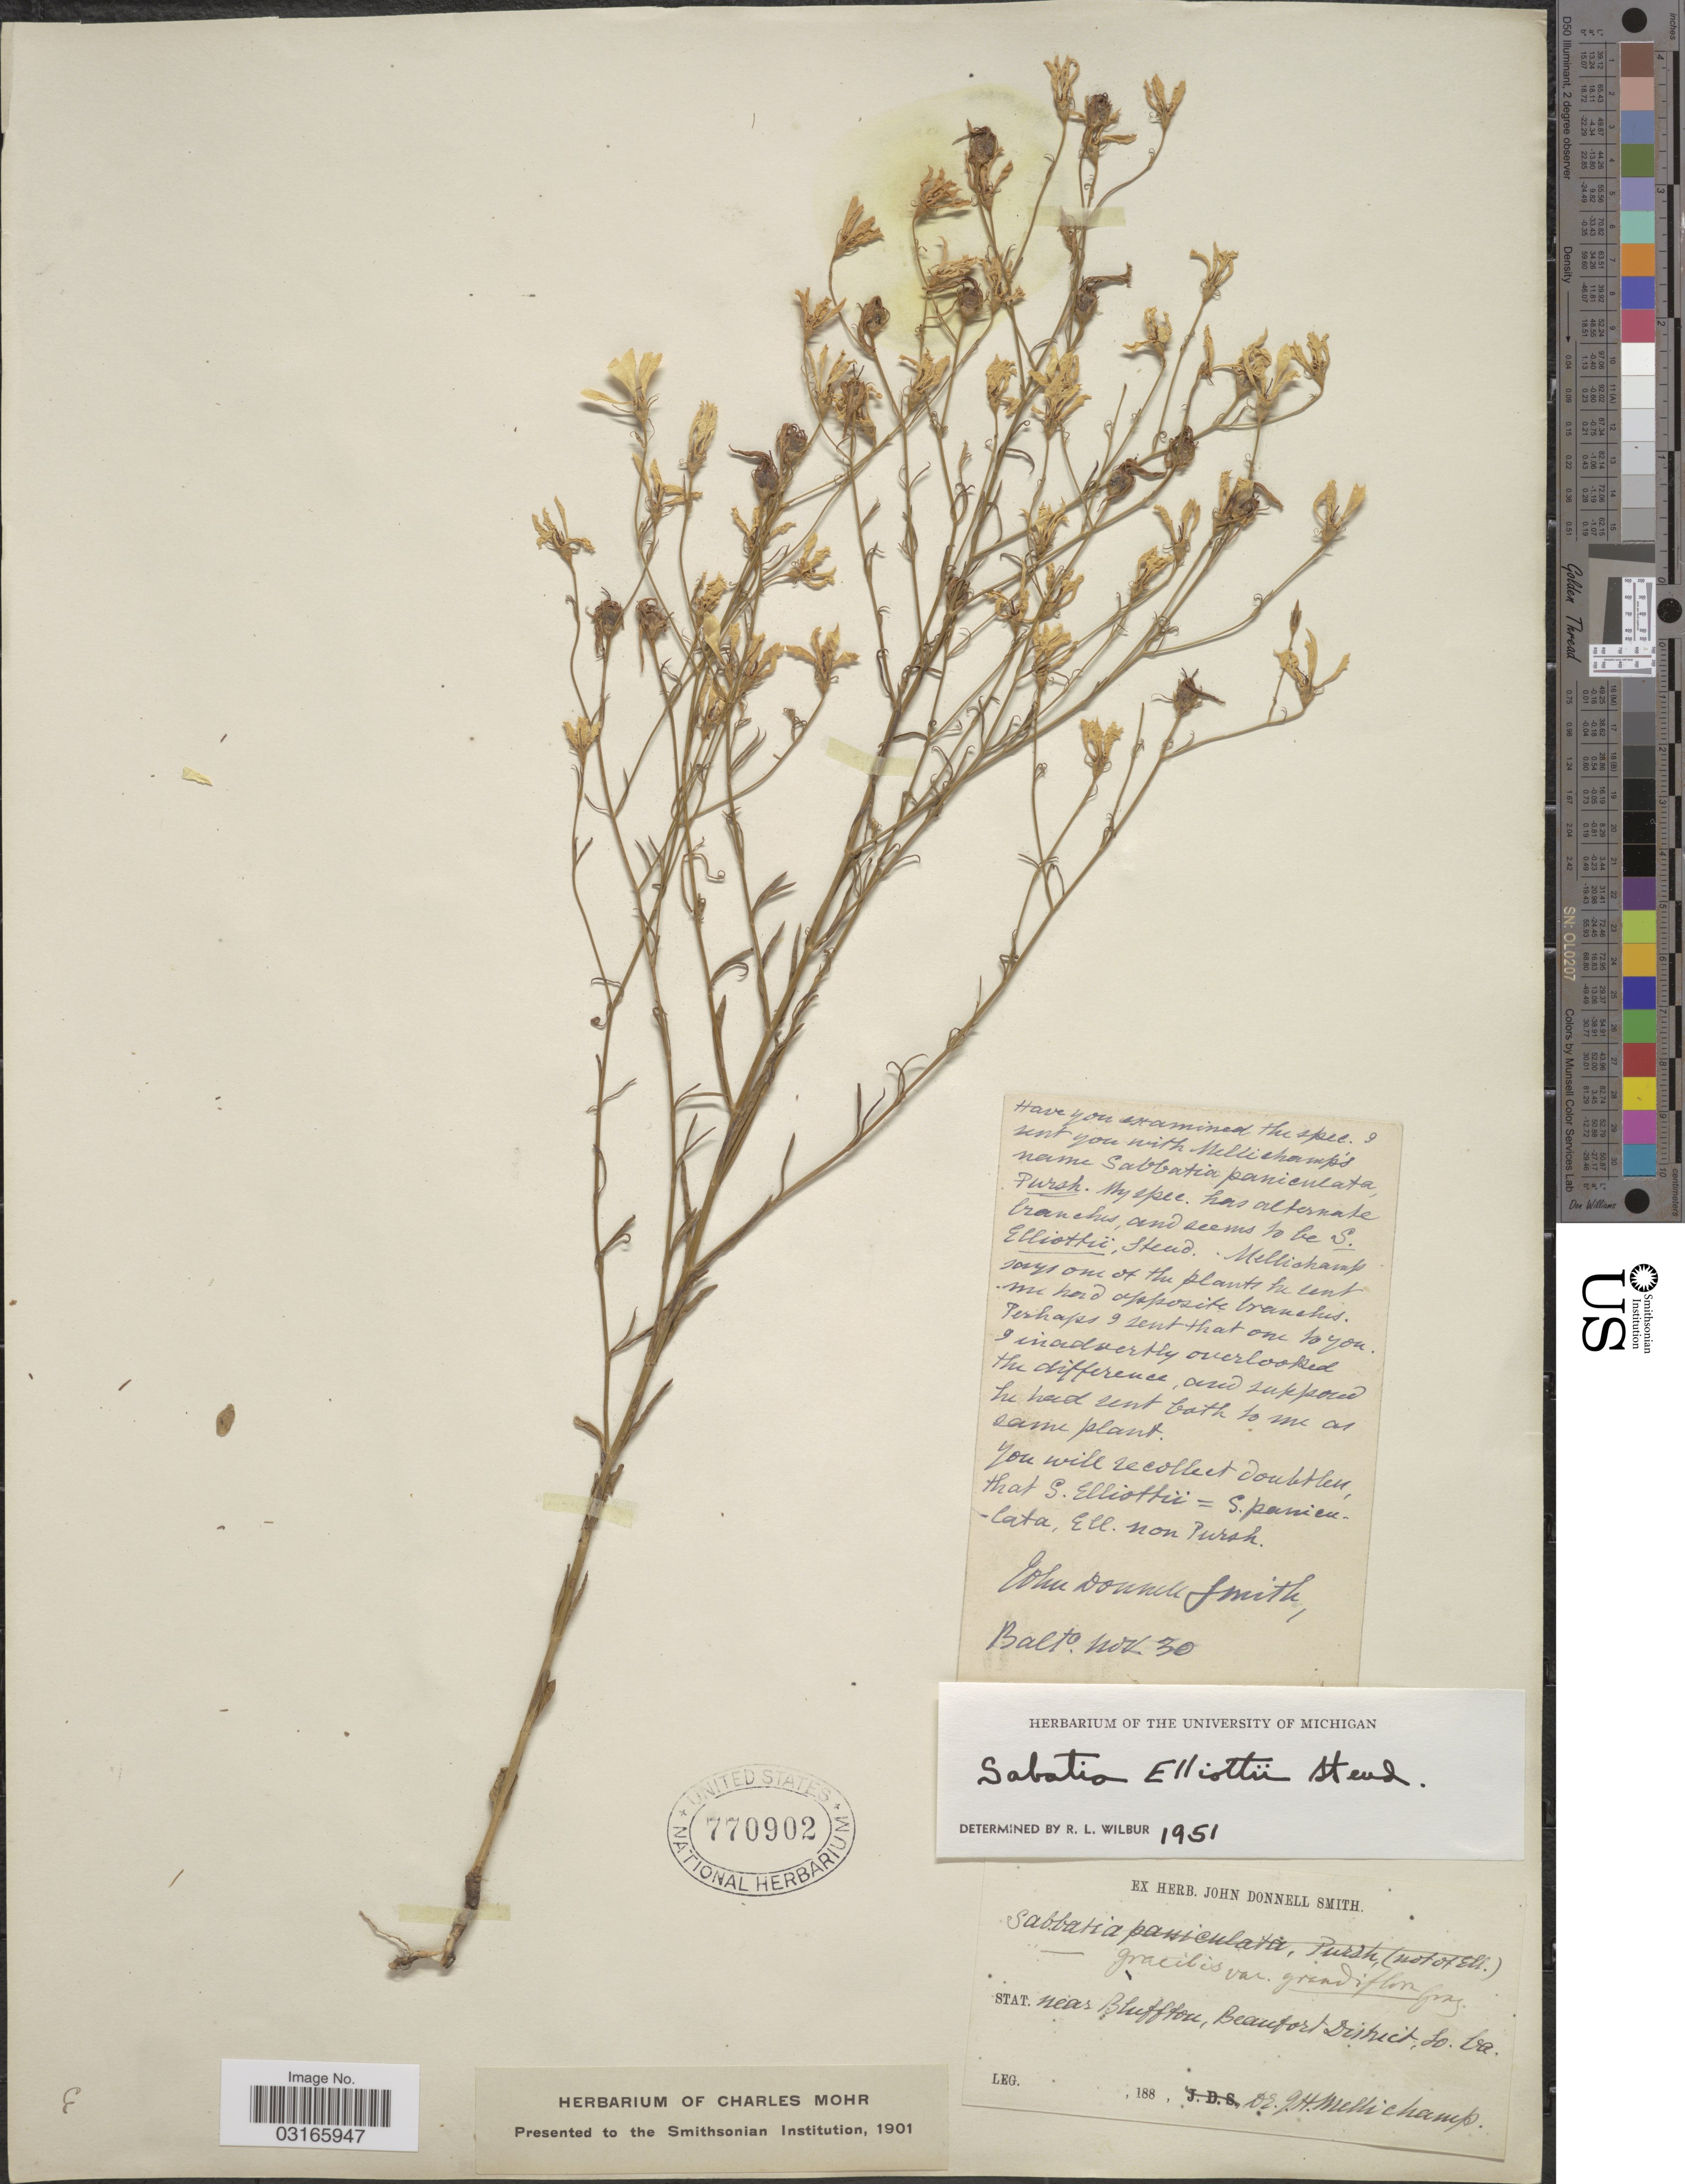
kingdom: Plantae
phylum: Tracheophyta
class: Magnoliopsida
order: Gentianales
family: Gentianaceae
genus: Sabatia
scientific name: Sabatia brevifolia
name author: Raf.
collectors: J. H. Mellichamp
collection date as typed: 188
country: United States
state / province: South Carolina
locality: Stat. near Bluffton, Beaufort District, So. Ca.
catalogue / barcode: US 770902